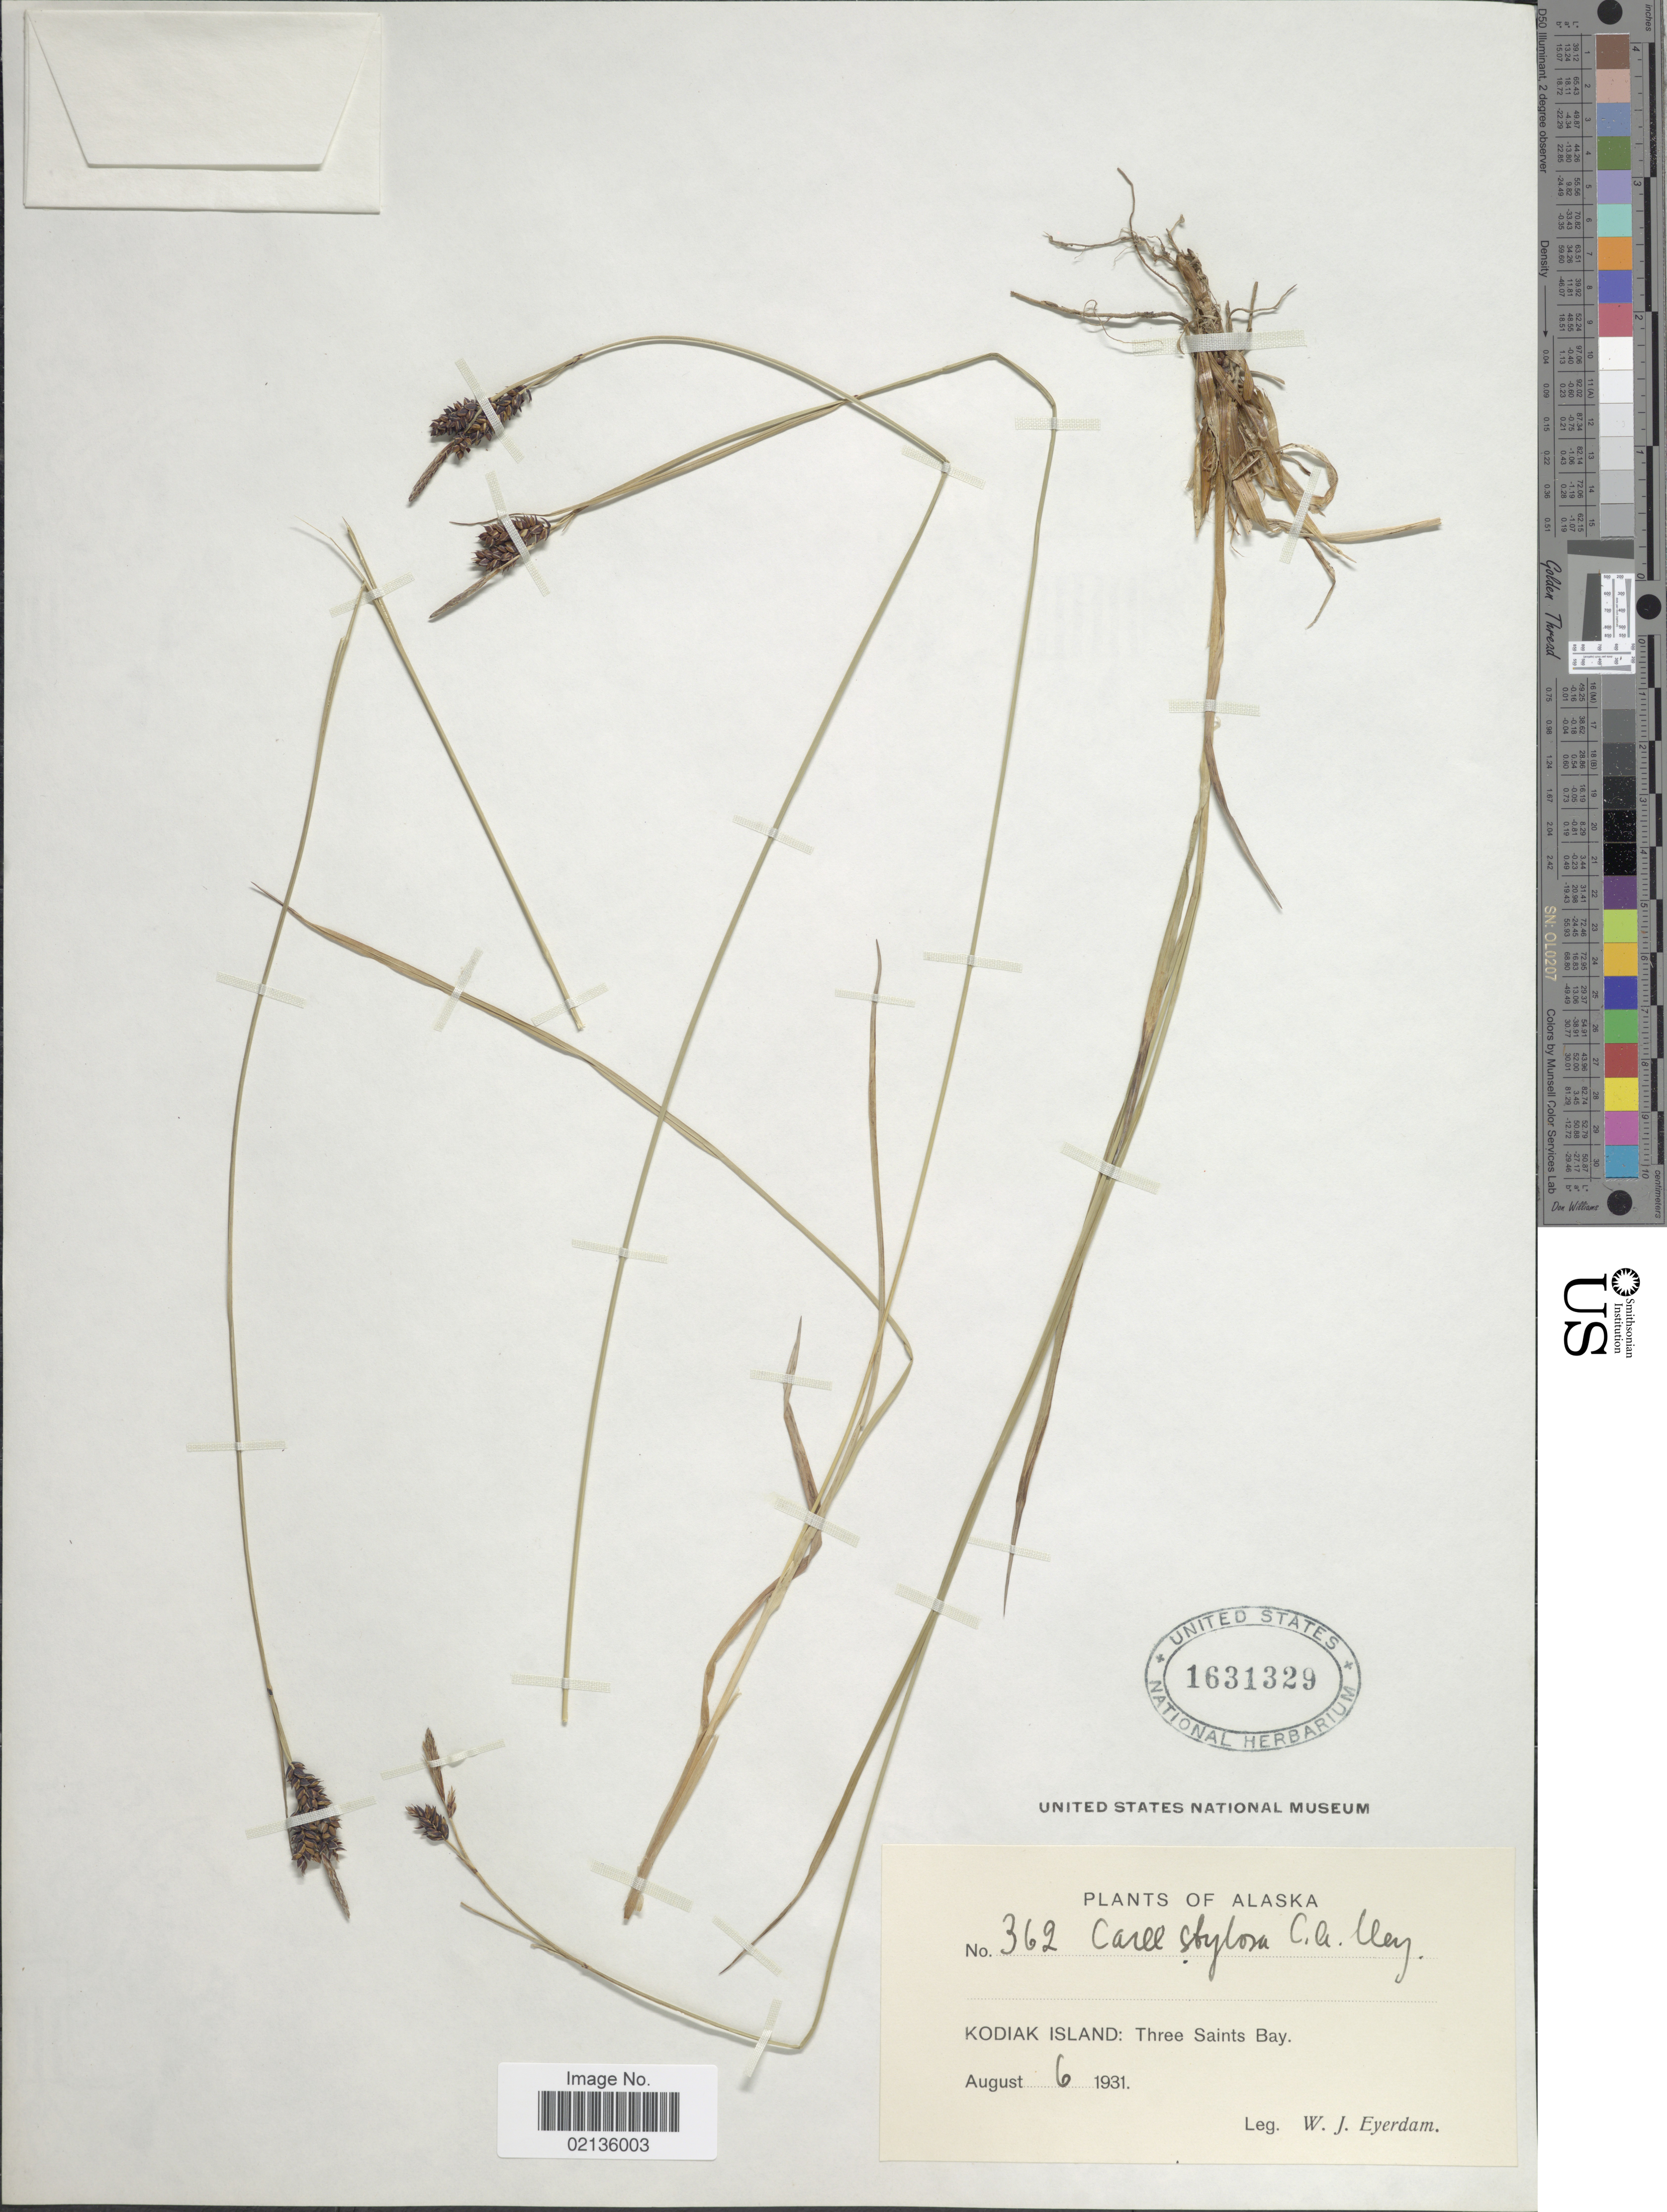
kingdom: Plantae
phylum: Tracheophyta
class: Liliopsida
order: Poales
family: Cyperaceae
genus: Carex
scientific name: Carex stylosa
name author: C.A. Mey.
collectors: W. J. Eyerdam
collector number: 362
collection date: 1931-08-06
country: United States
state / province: Alaska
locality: Kodiak Island: Three Saints Bay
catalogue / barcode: US 1631329